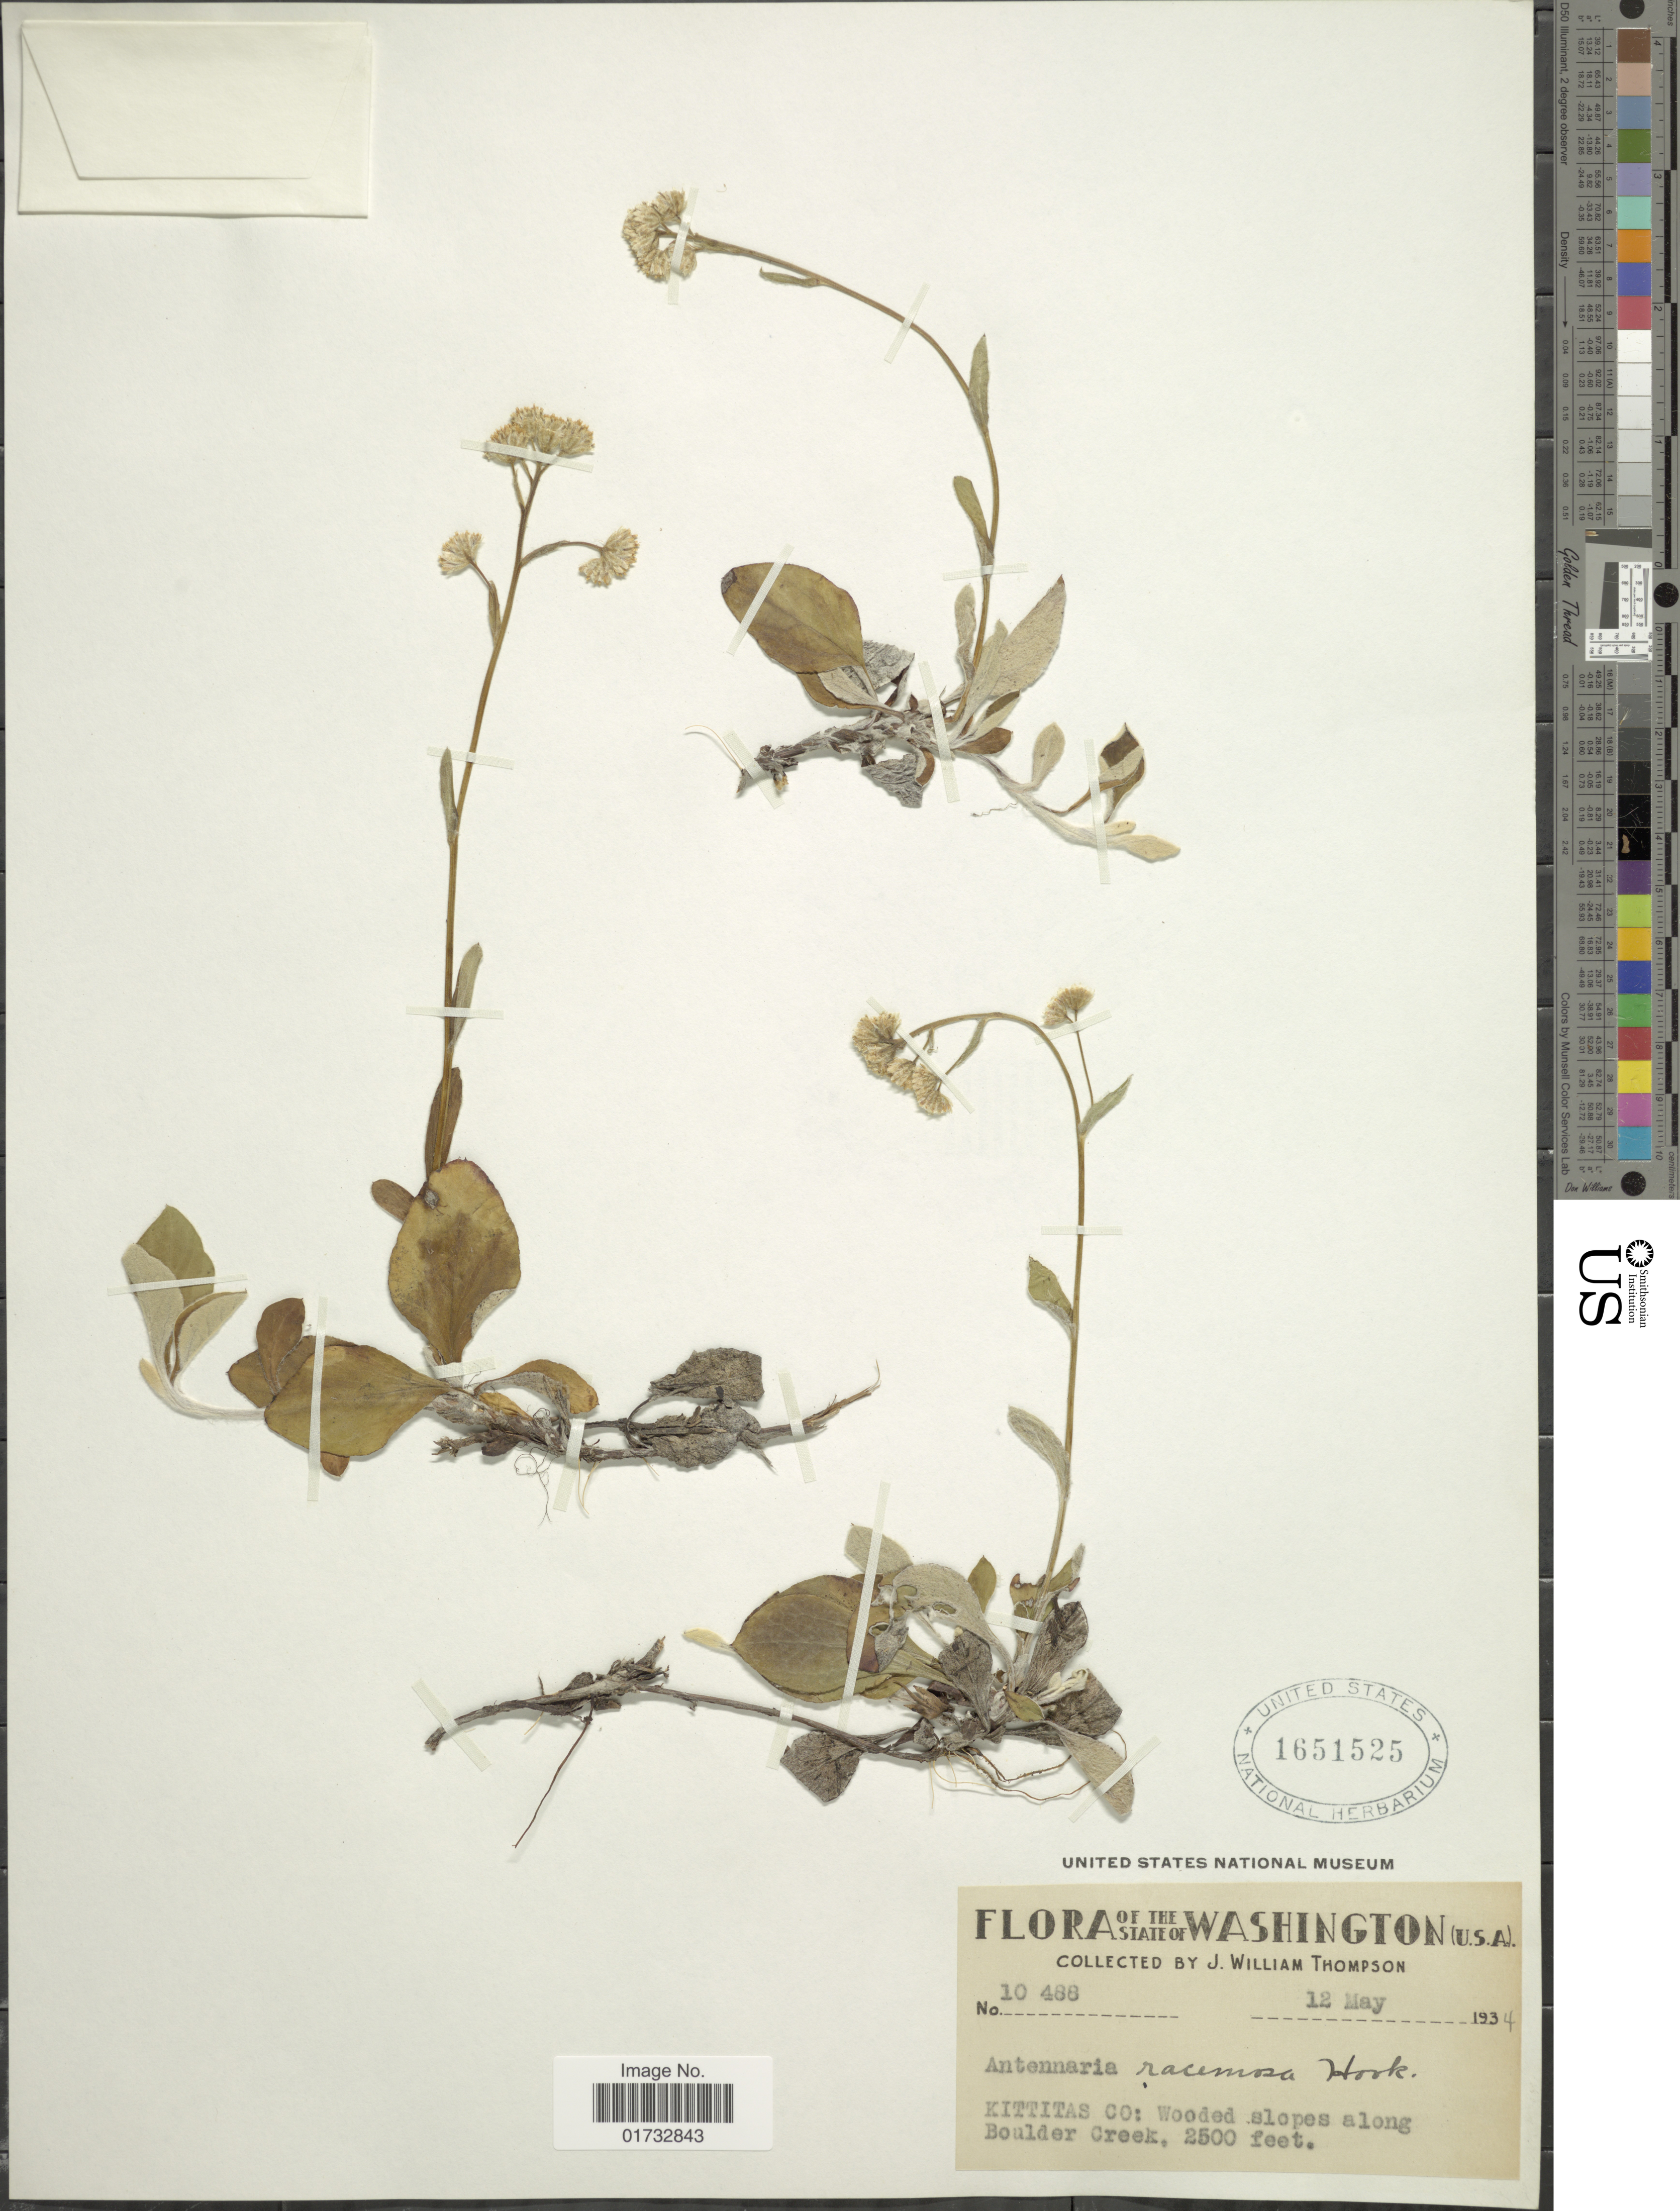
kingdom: Plantae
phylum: Tracheophyta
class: Magnoliopsida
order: Asterales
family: Asteraceae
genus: Antennaria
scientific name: Antennaria racemosa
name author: Hook.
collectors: J. W. Thompson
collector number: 10488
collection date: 1934-05-12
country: United States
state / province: Washington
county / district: Kittitas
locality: Kittitas Co: along Boudler Creek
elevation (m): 762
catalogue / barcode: US 1651525